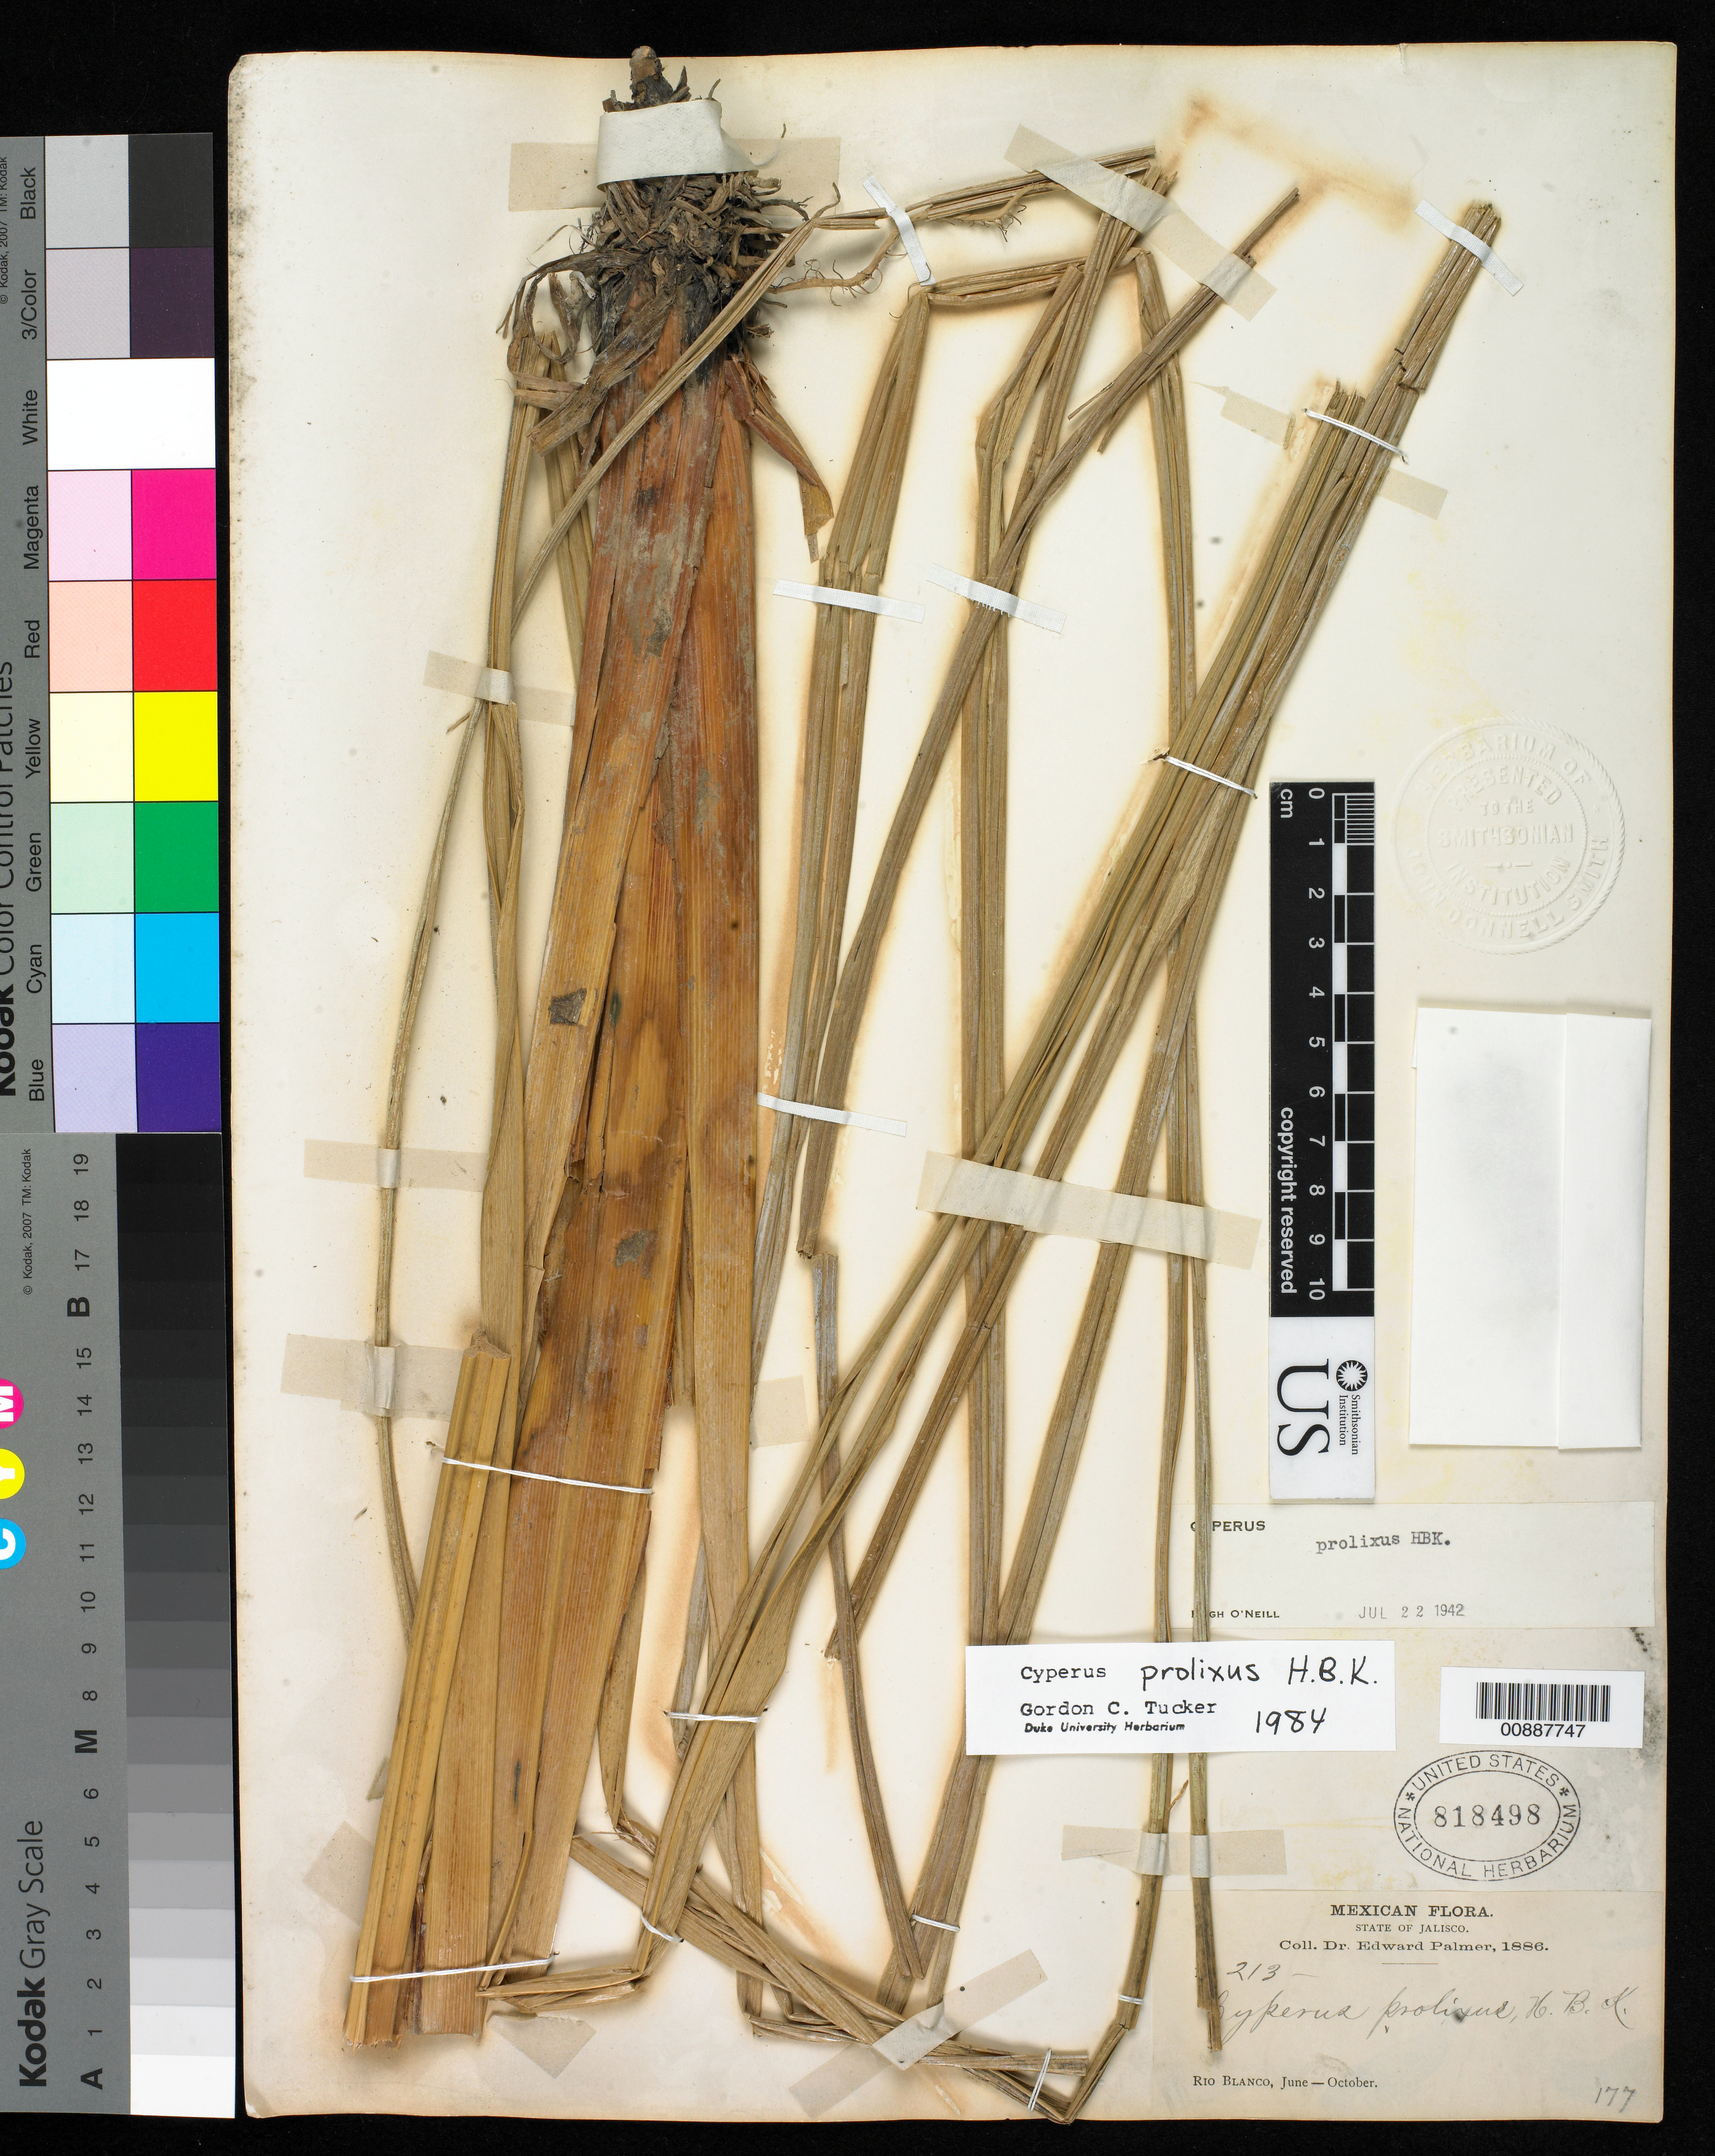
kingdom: Plantae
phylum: Tracheophyta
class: Liliopsida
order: Poales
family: Cyperaceae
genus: Cyperus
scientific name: Cyperus prolixus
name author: Kunth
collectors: E. Palmer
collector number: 213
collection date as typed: Jun 1886 to -- Oct 1886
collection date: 1886-06/1886-10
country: Mexico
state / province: Jalisco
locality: Rio Blanco, Jalisco.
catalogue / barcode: US 818498